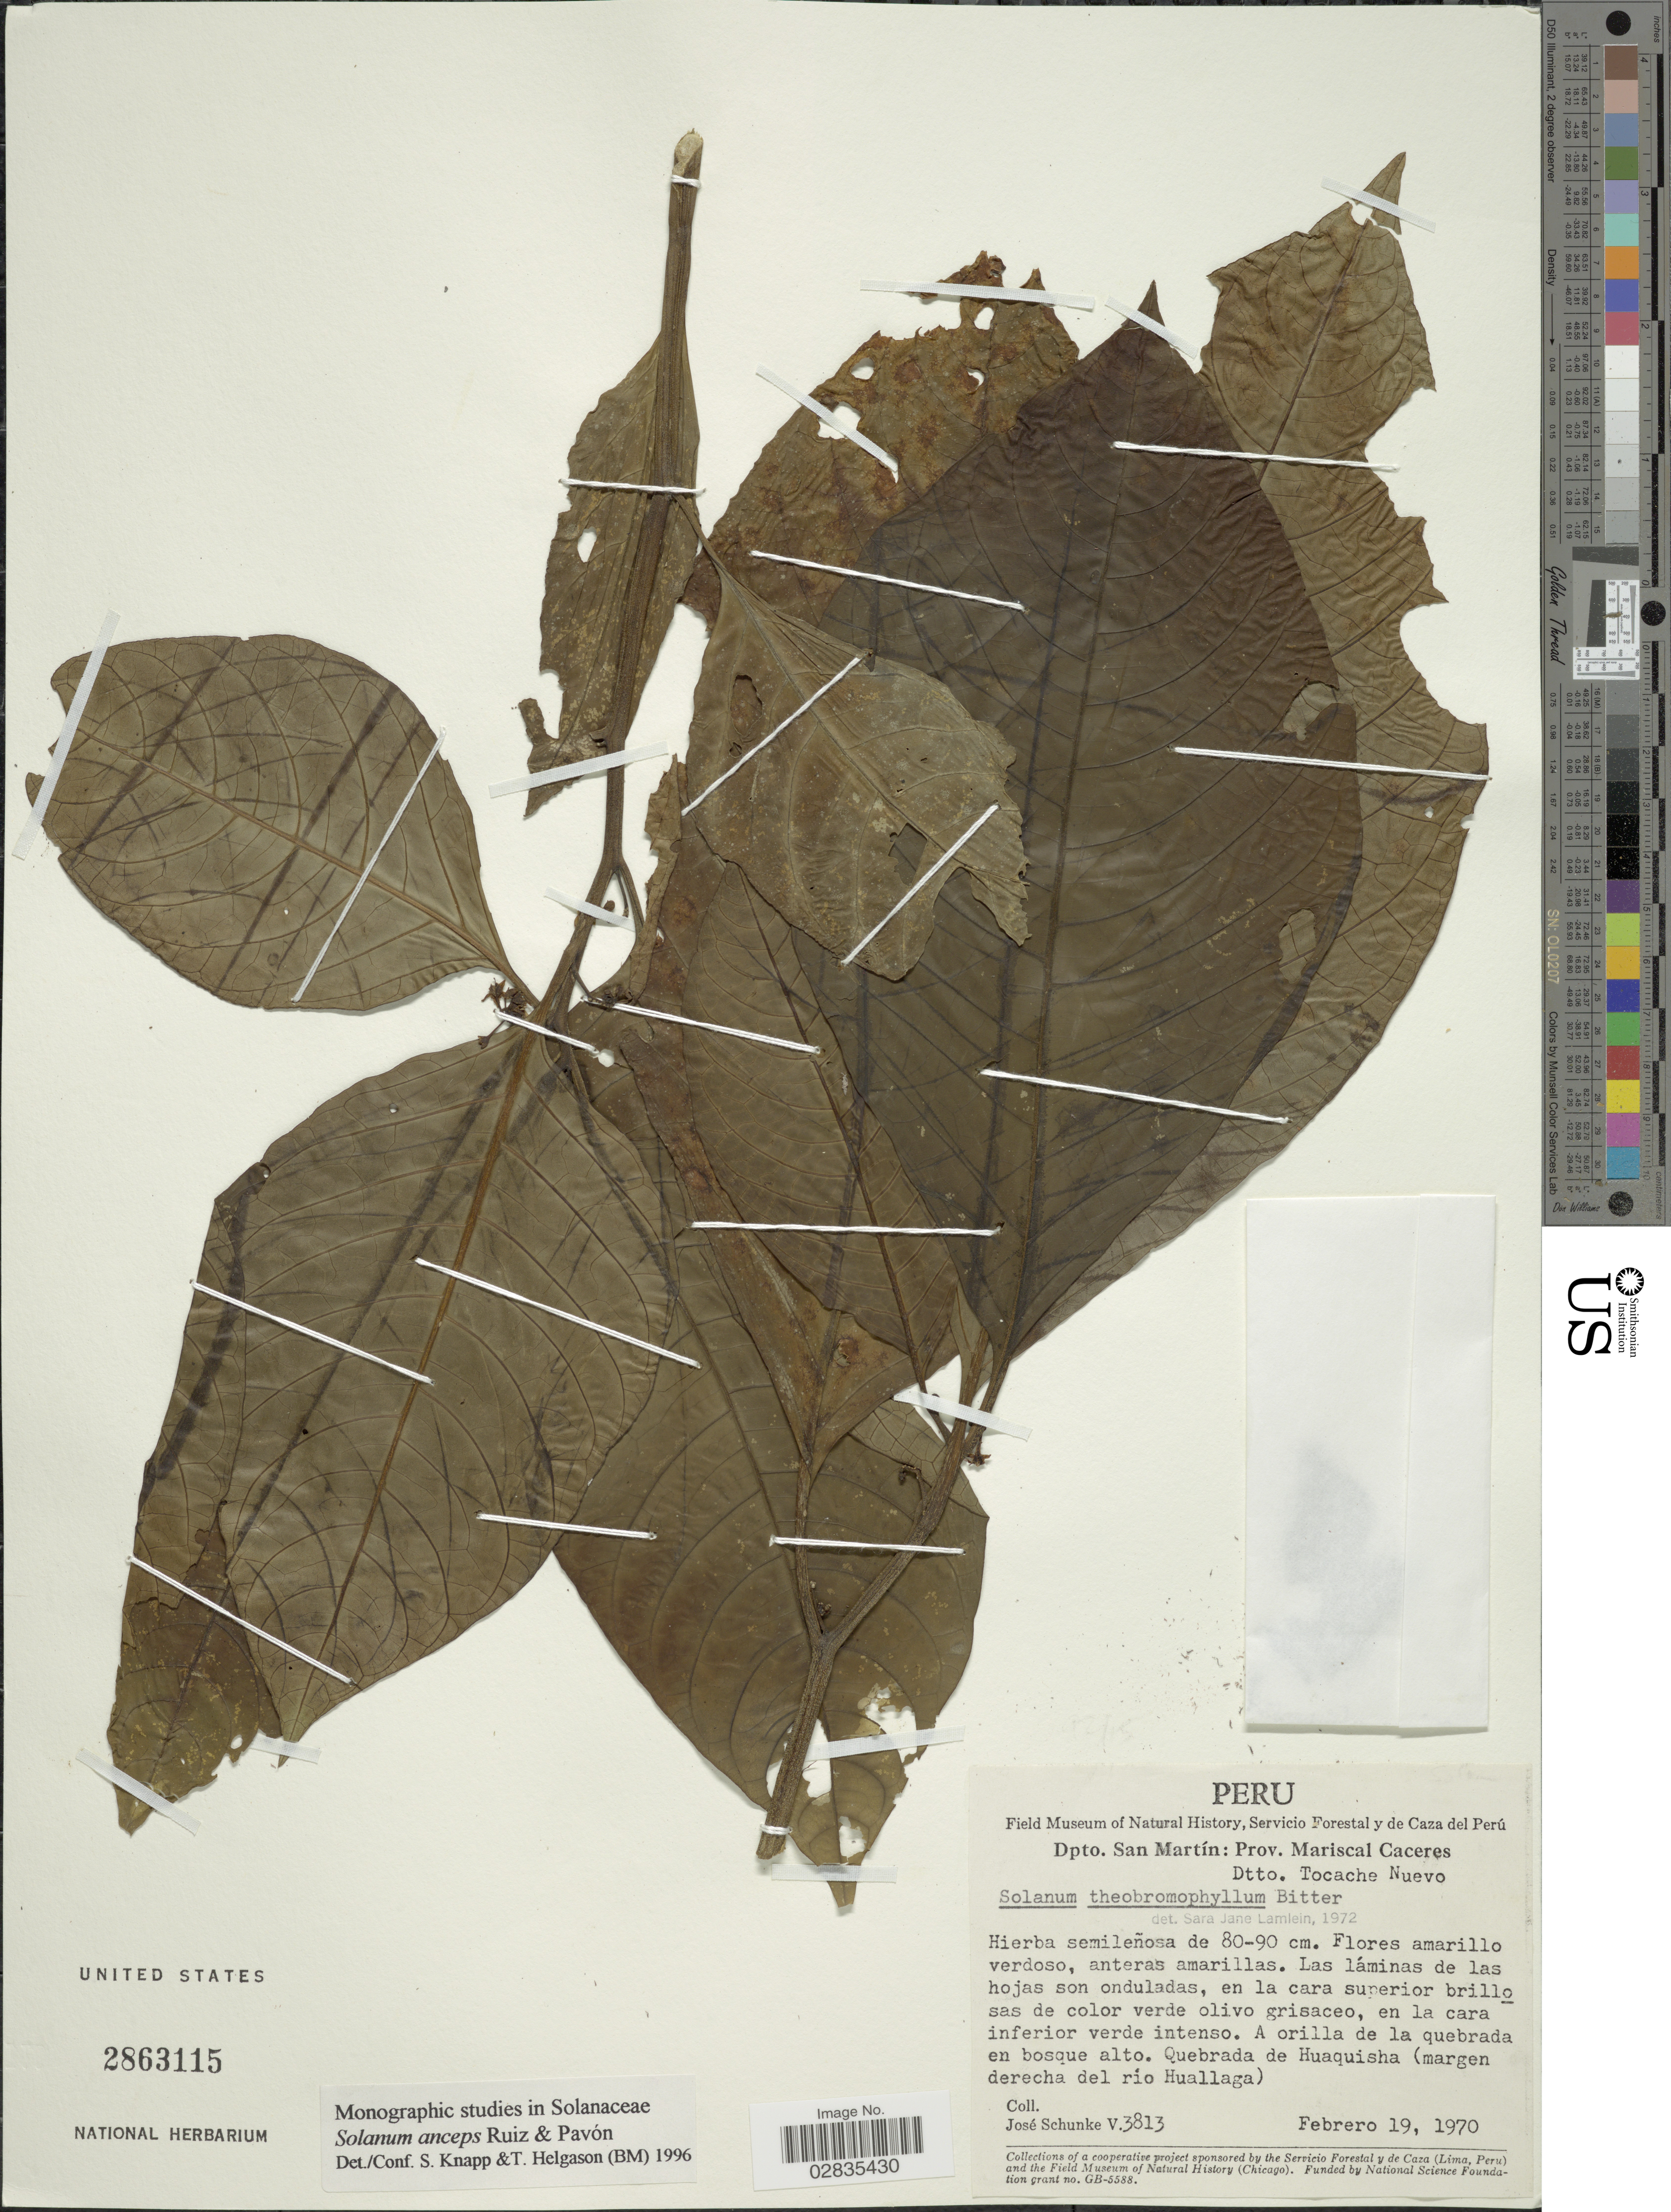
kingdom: Plantae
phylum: Tracheophyta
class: Magnoliopsida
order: Solanales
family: Solanaceae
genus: Solanum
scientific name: Solanum anceps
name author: Ruiz & Pav.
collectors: J. Schunke Vigo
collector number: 3813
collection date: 1970-02-19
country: Peru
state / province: San Martín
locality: Dpto. San Martín: Prov. Mariscal Caceres, Dtto. Tocache Nuevo, Quebrada de Huaquisha (margen derecha del río Huallaga).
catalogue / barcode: US 2863115